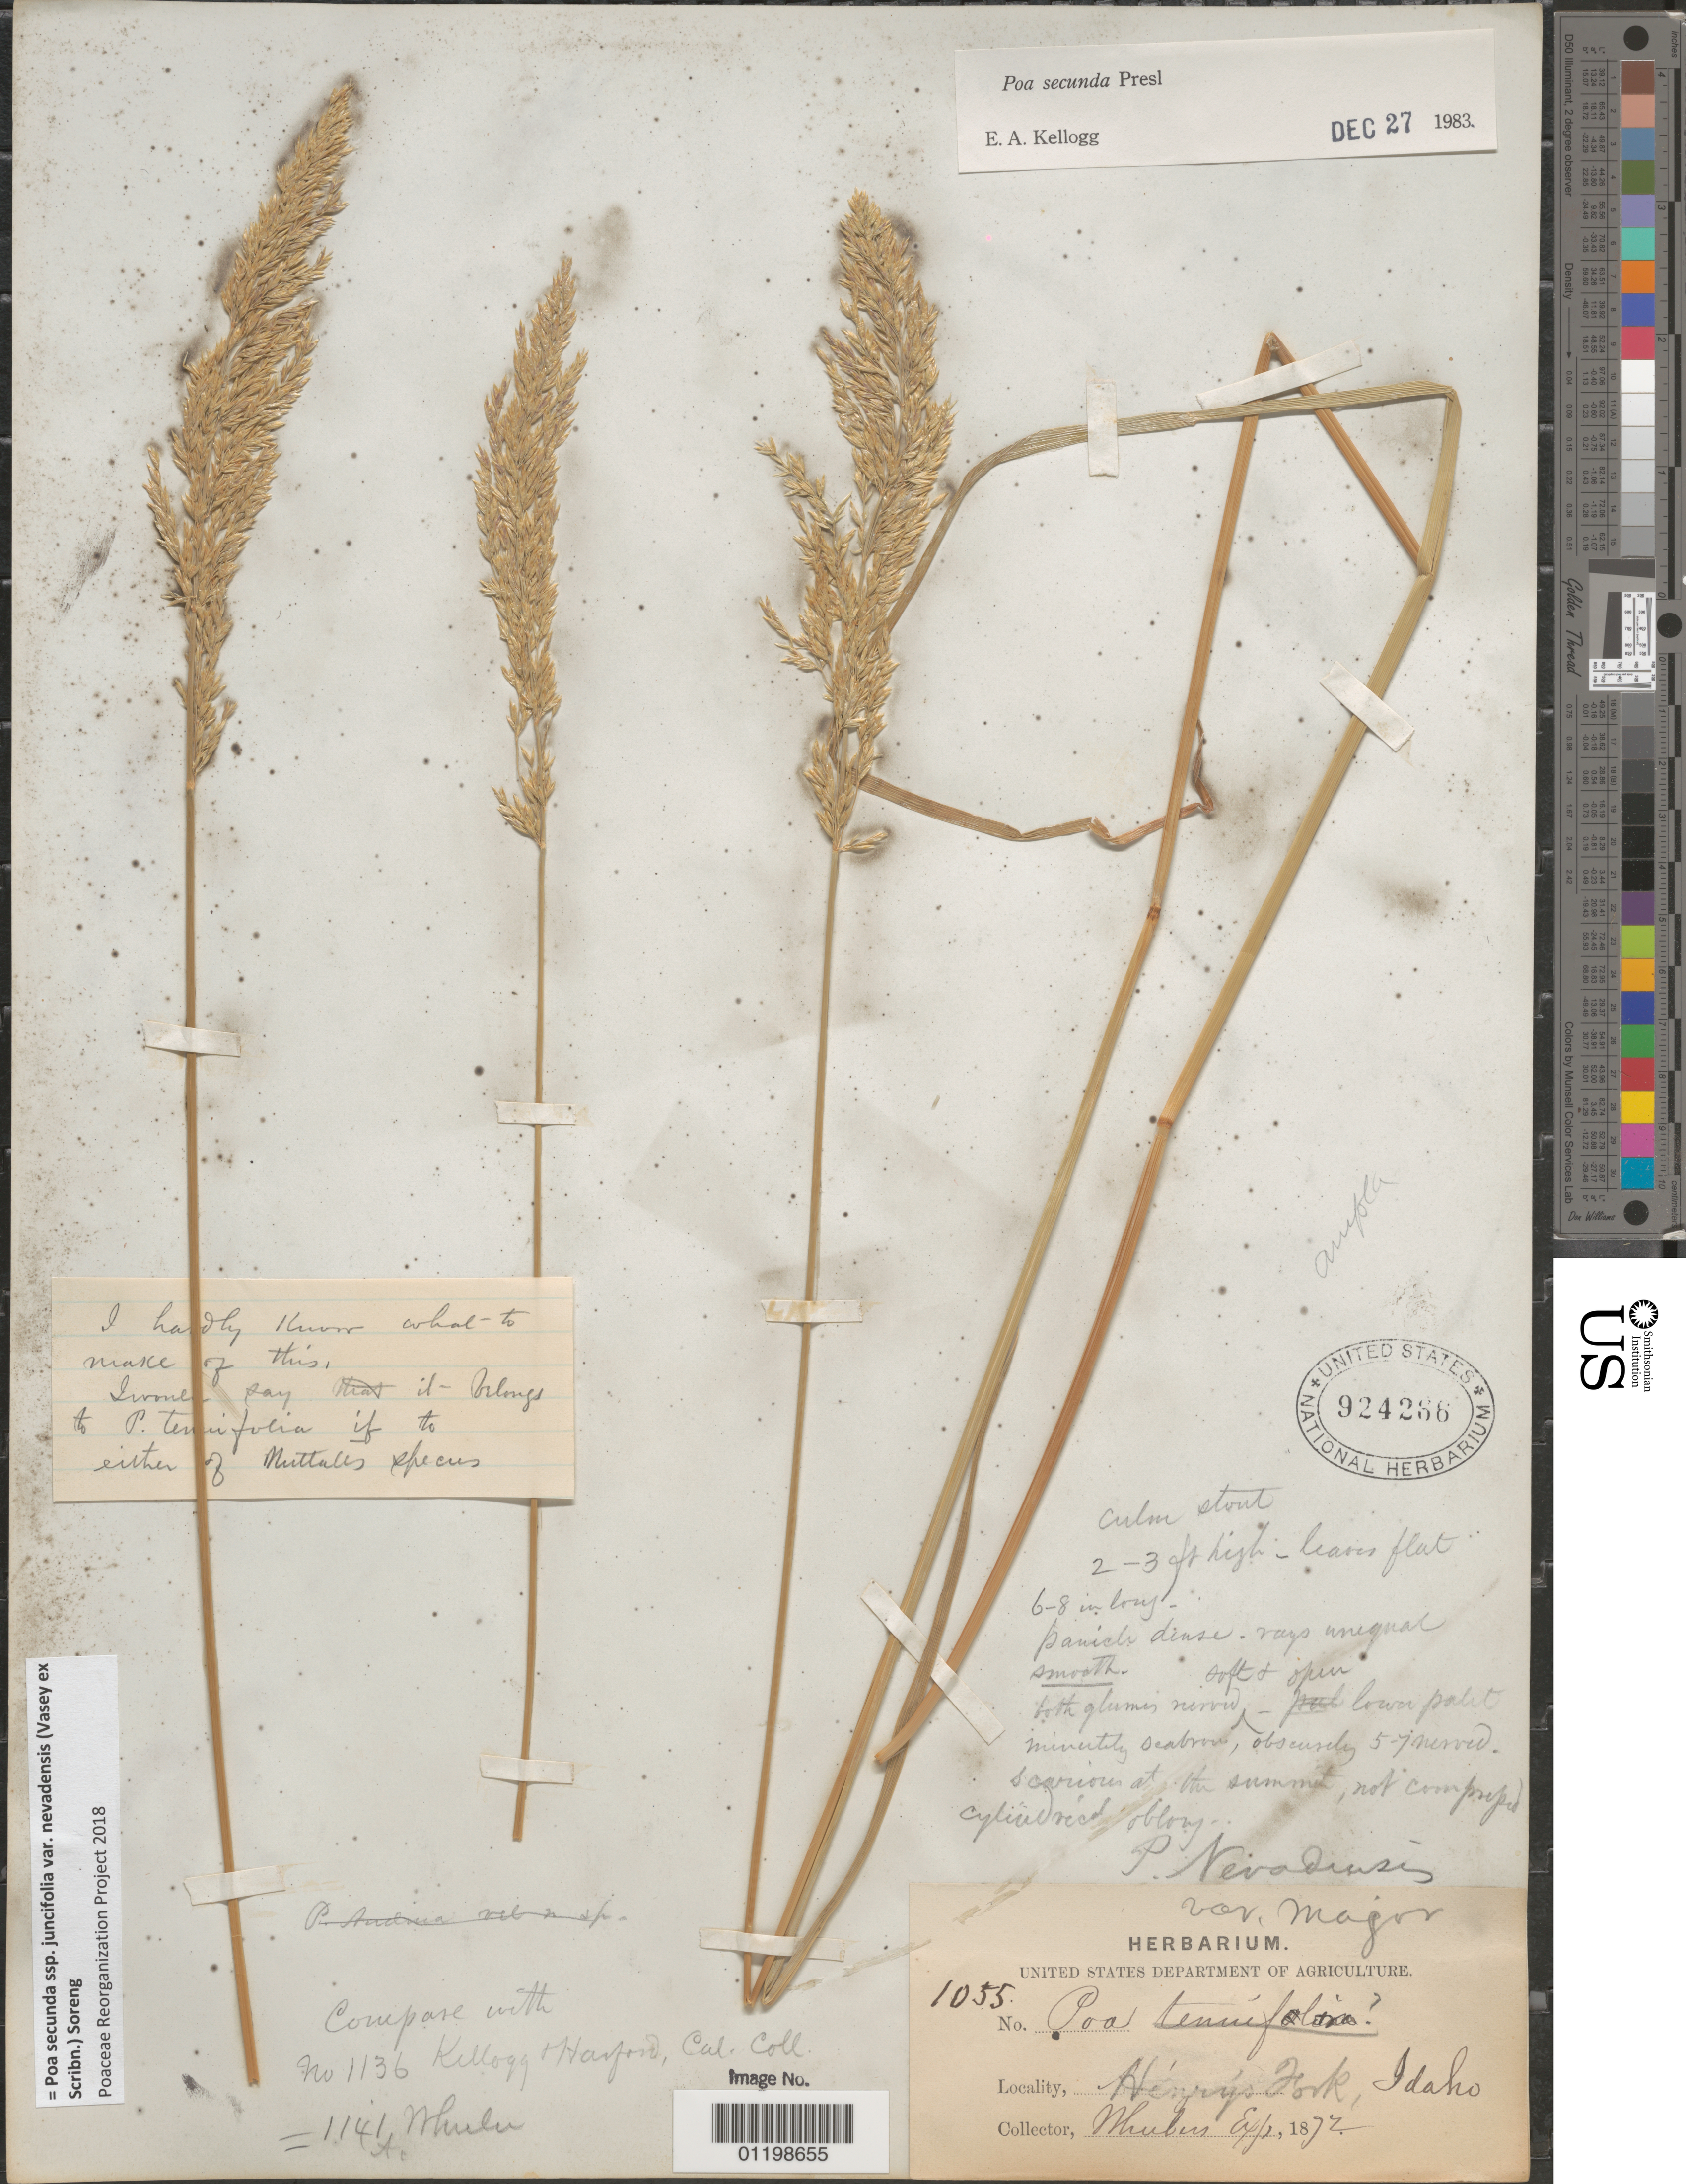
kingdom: Plantae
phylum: Tracheophyta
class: Liliopsida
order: Poales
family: Poaceae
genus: Poa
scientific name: Poa secunda subsp. juncifolia var. nevadensis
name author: (Vasey ex Scribn.) Soreng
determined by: Poaceae Reorganization Project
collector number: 1055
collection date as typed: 1872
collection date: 1872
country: United States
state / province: Idaho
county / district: Madison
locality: Henry's Fork.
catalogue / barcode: US 924266